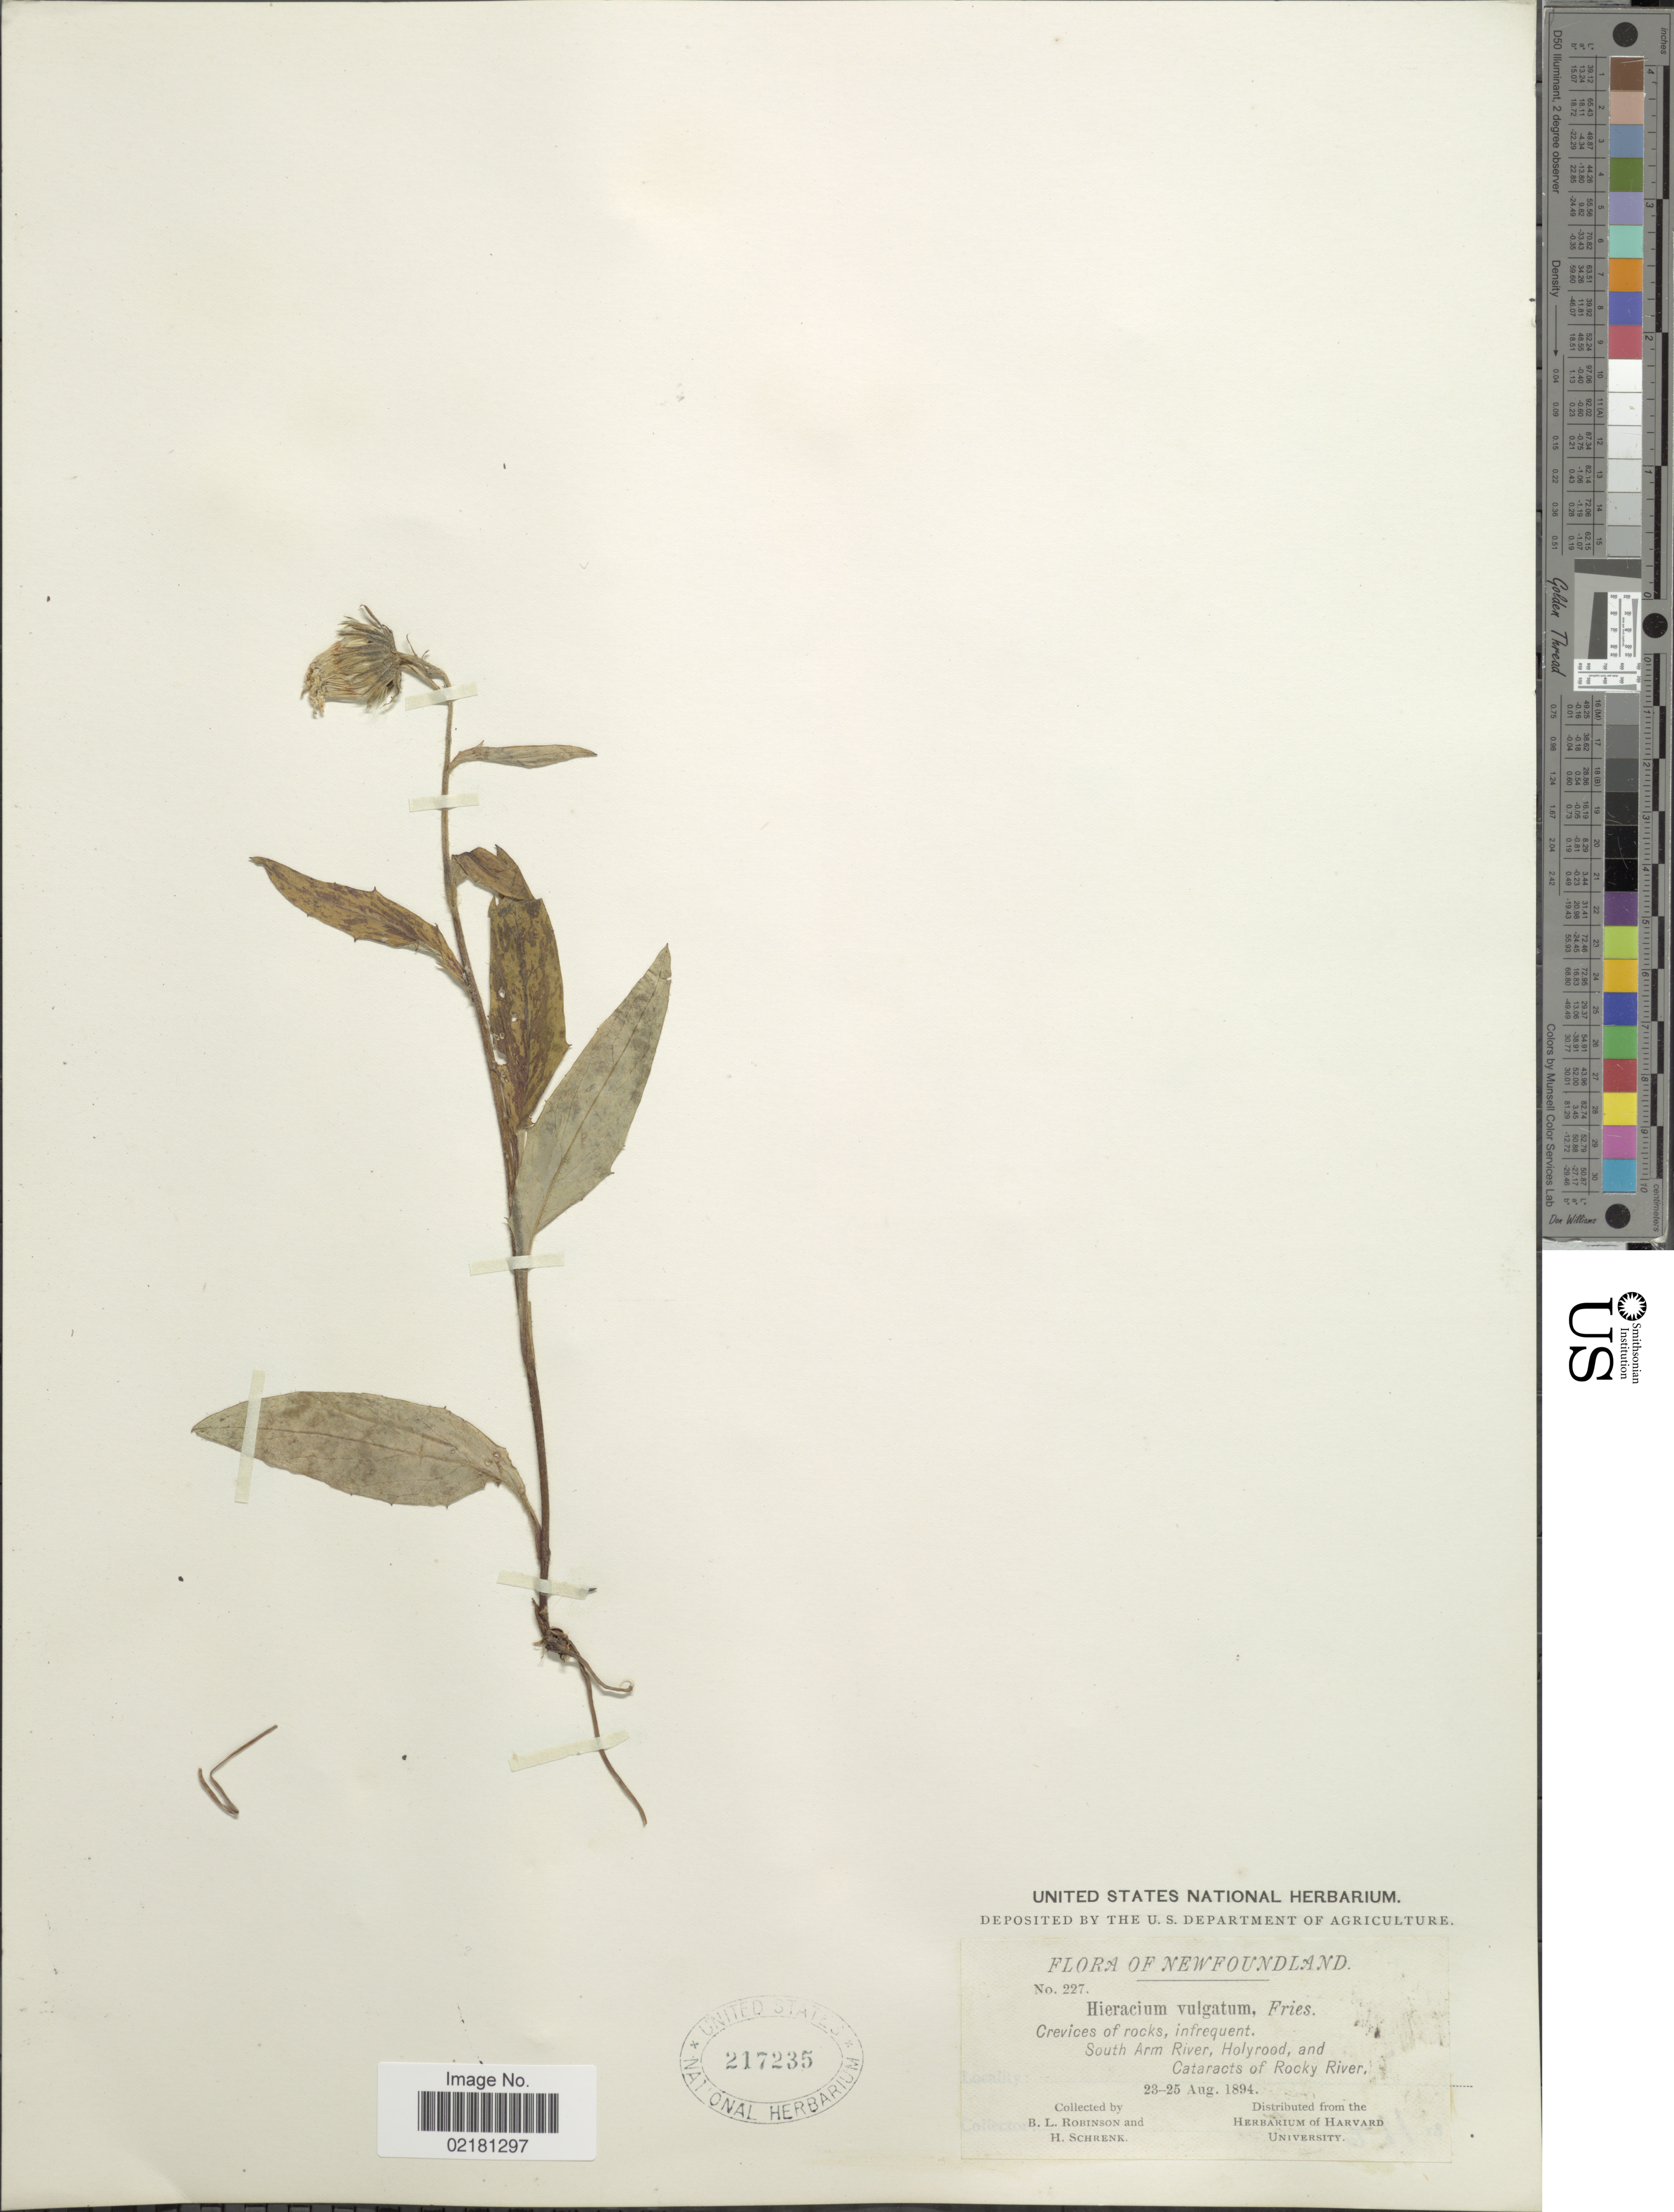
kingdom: Plantae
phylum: Tracheophyta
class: Magnoliopsida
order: Asterales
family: Asteraceae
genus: Hieracium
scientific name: Hieracium lachenalii subsp. cruenifolium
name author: (Dahlst. & Lübeck) Zahn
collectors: B. L. Robinson & H. v. Schrenk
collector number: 227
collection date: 1894-08-23/1894-08-25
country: Canada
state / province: Newfoundland and Labrador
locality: South Arm River, Holyroad, and Cataracts of Rocky River.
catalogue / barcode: US 217235